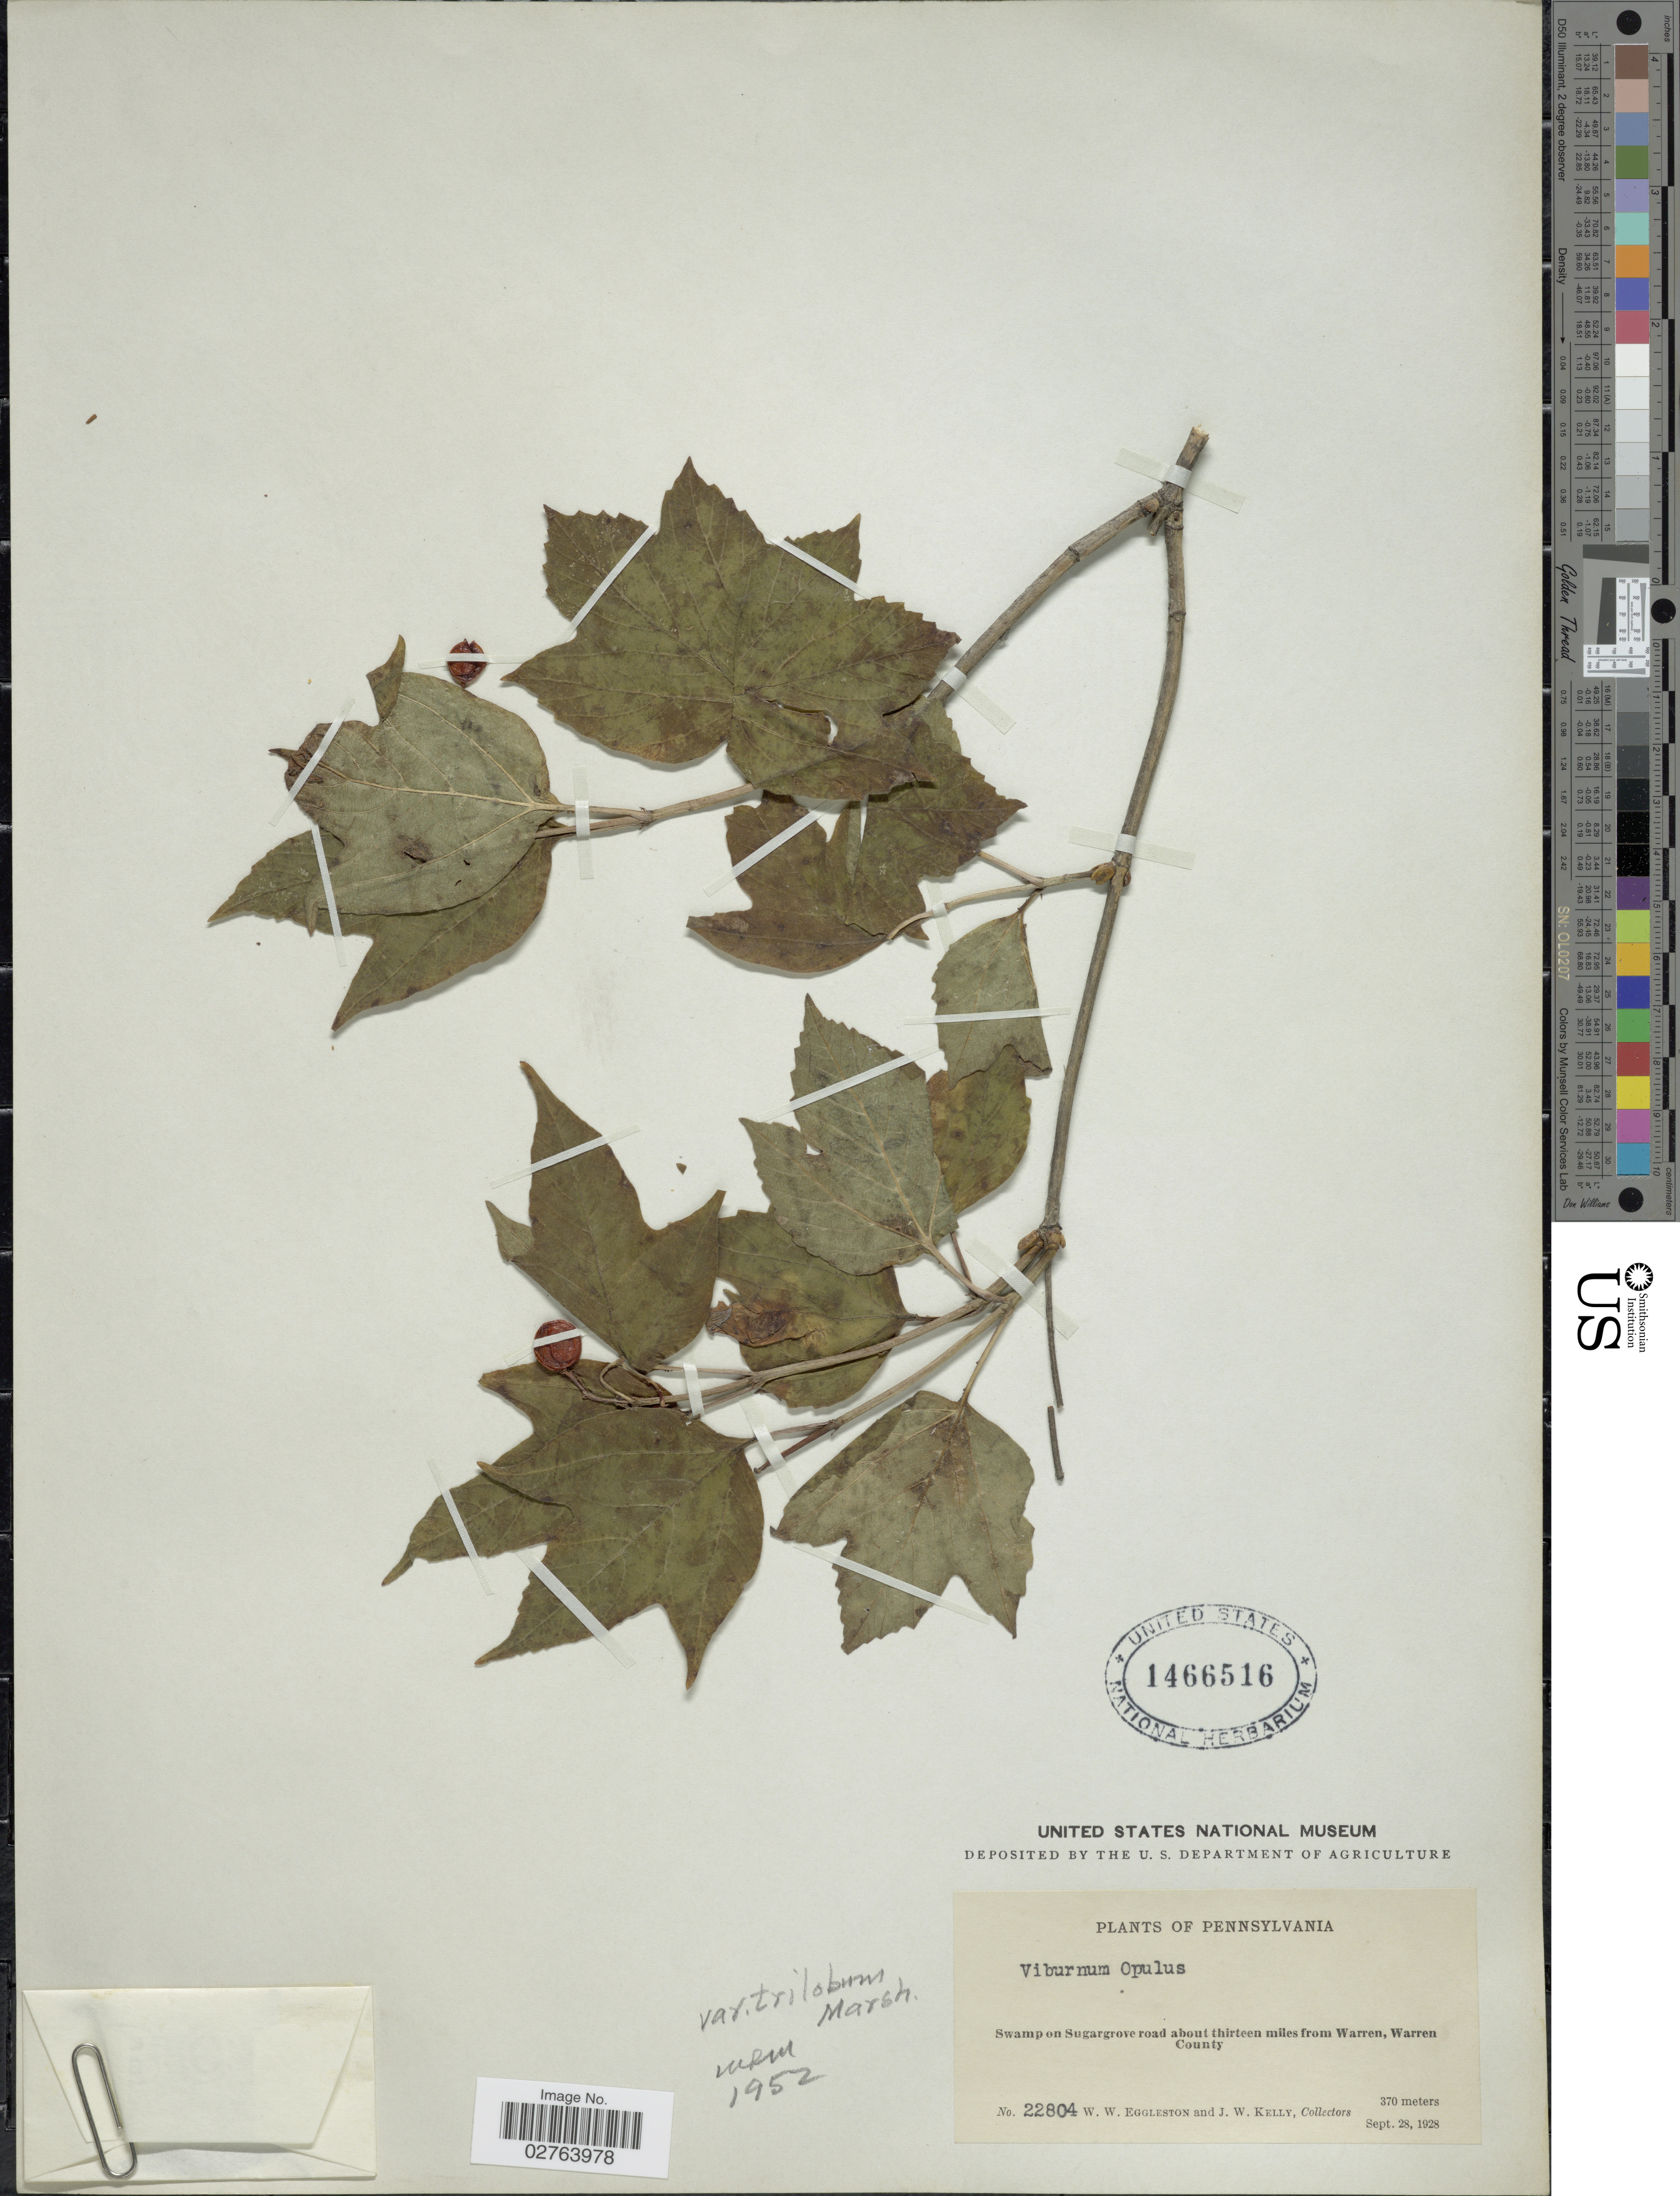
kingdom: Plantae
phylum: Tracheophyta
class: Magnoliopsida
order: Dipsacales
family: Viburnaceae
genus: Viburnum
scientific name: Viburnum opulus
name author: L.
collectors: W. W. Eggleston & J. Kelly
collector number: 22804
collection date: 1928-09-28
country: United States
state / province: Pennsylvania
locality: Swamp on Sugargrove road about thirteen miles from Warren, Warren County.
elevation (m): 370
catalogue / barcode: US 1466516